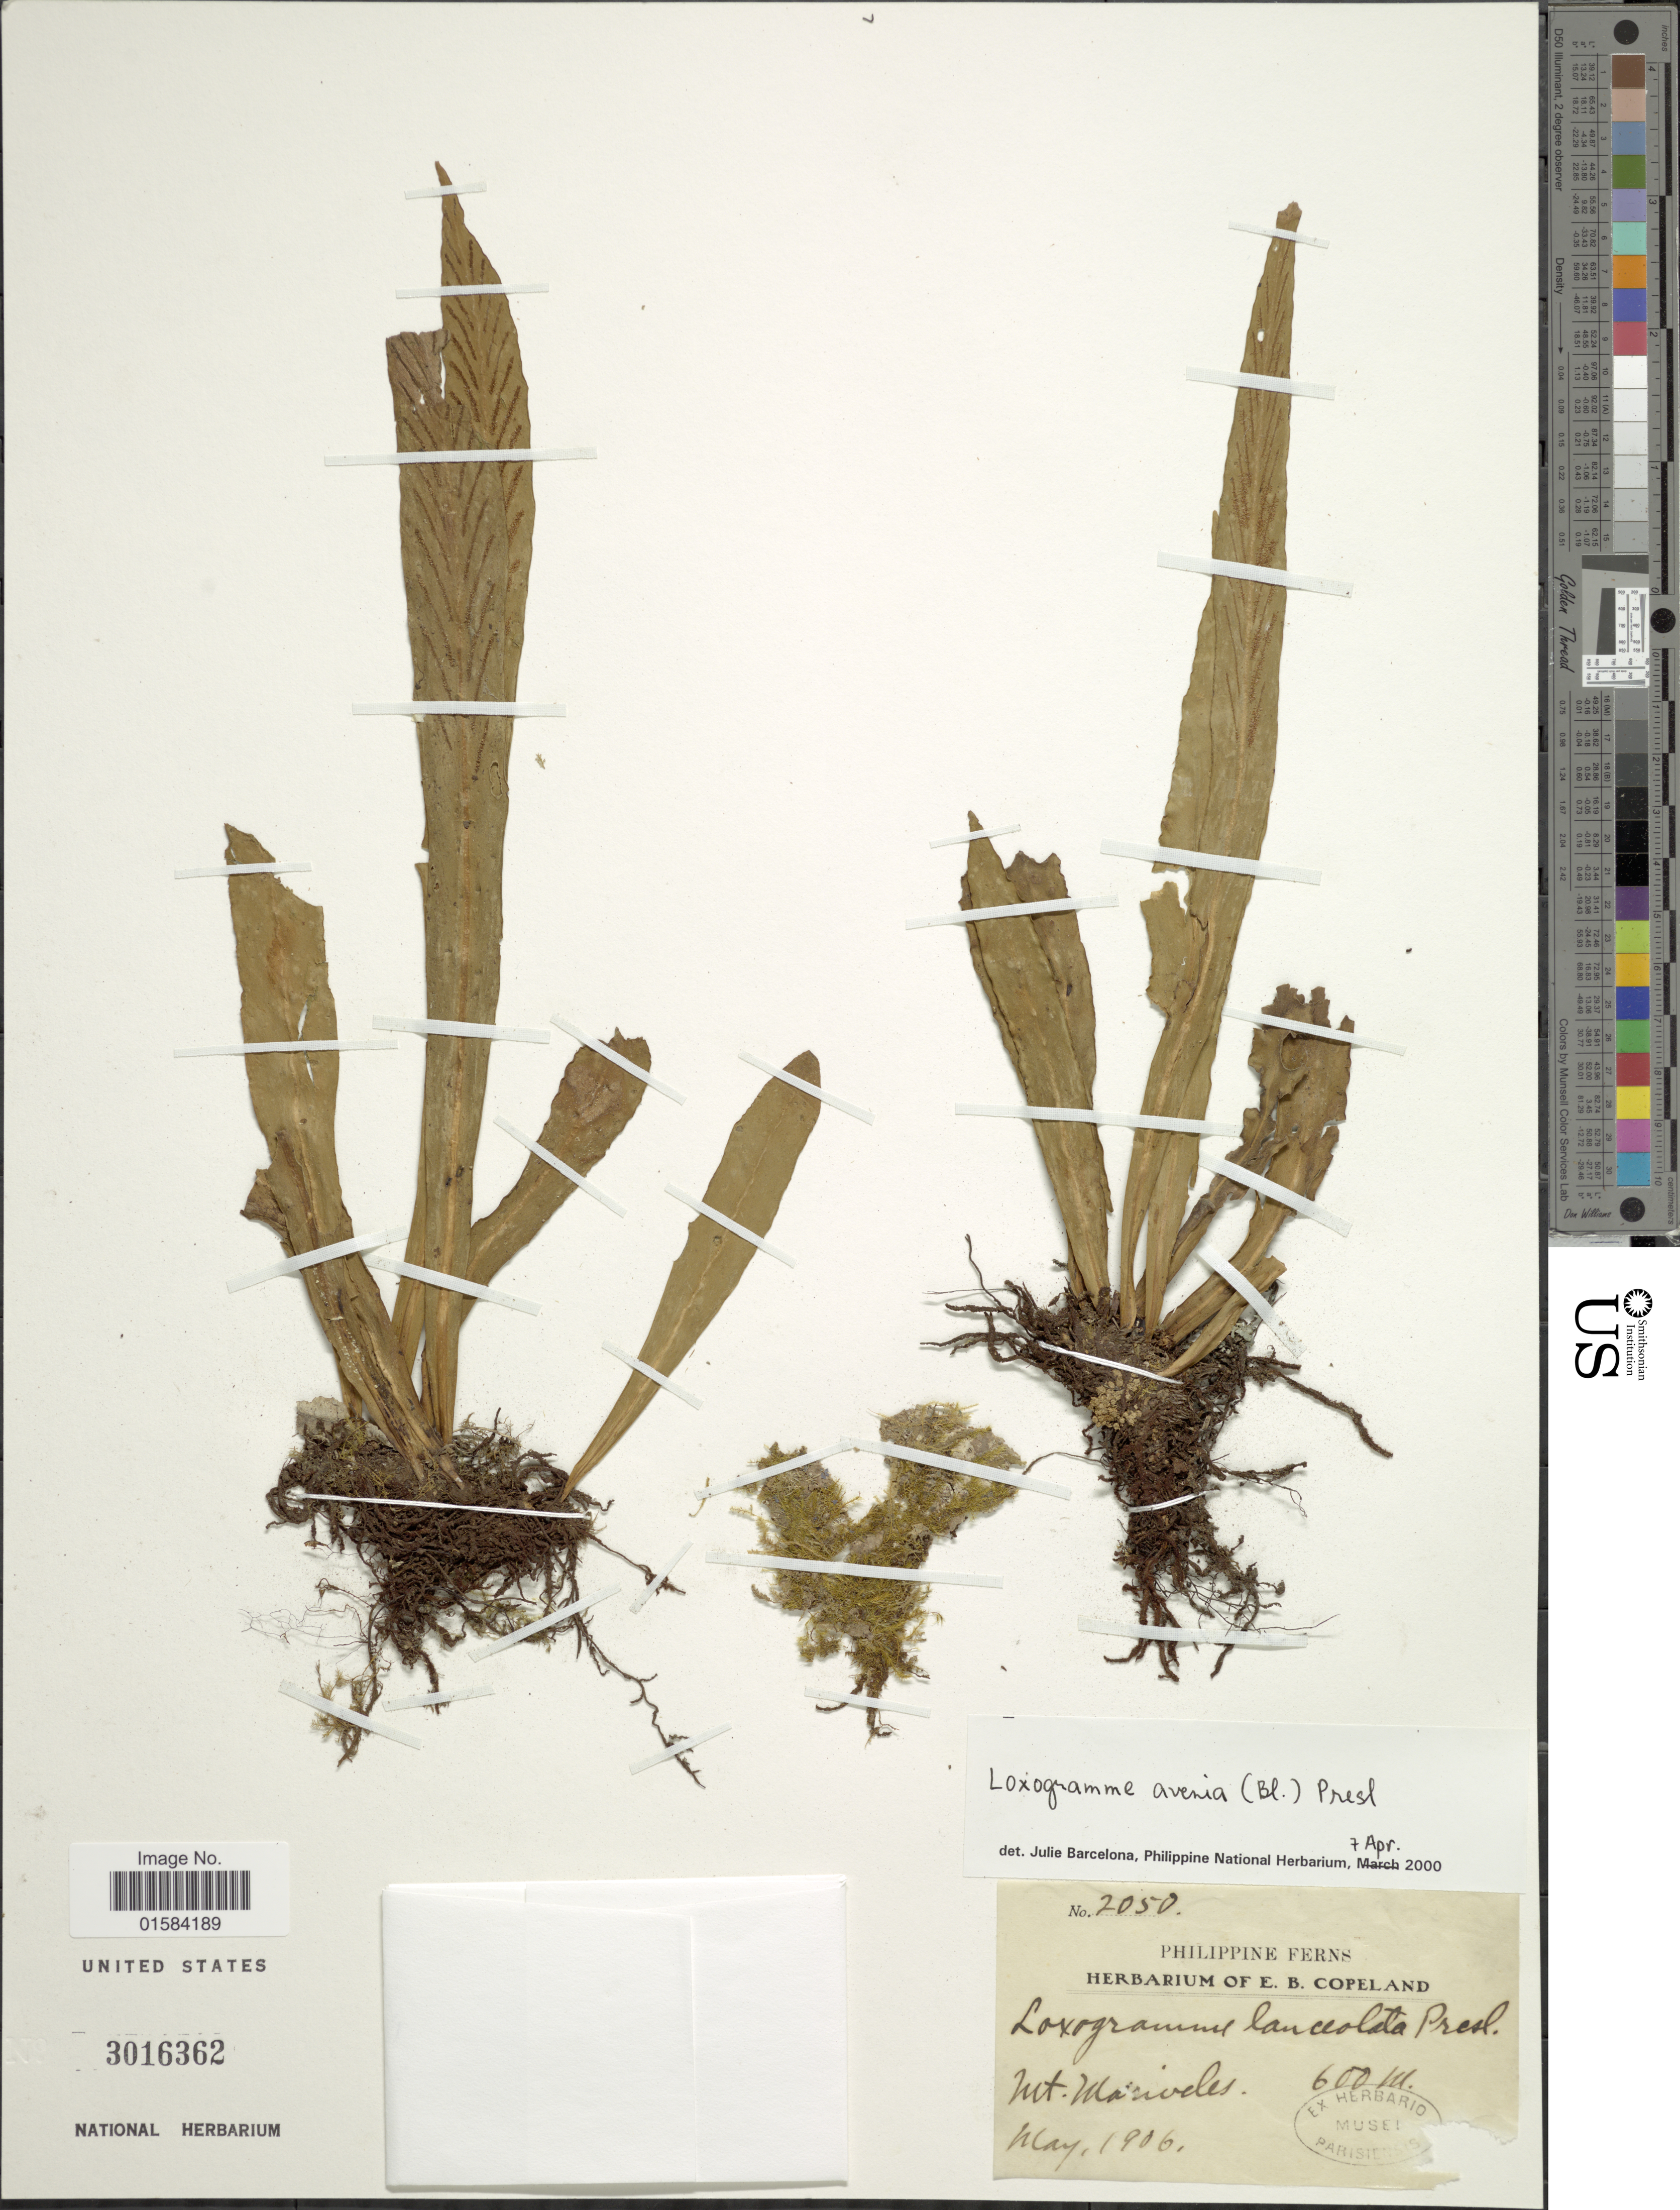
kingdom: Plantae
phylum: Tracheophyta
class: Polypodiopsida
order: Polypodiales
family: Polypodiaceae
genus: Loxogramme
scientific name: Loxogramme avenia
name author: (Blume) C. Presl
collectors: ex herb. E. B. Copeland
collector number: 2050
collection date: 1906-05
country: Philippines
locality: Mt Mariveles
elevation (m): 600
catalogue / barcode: US 3016362